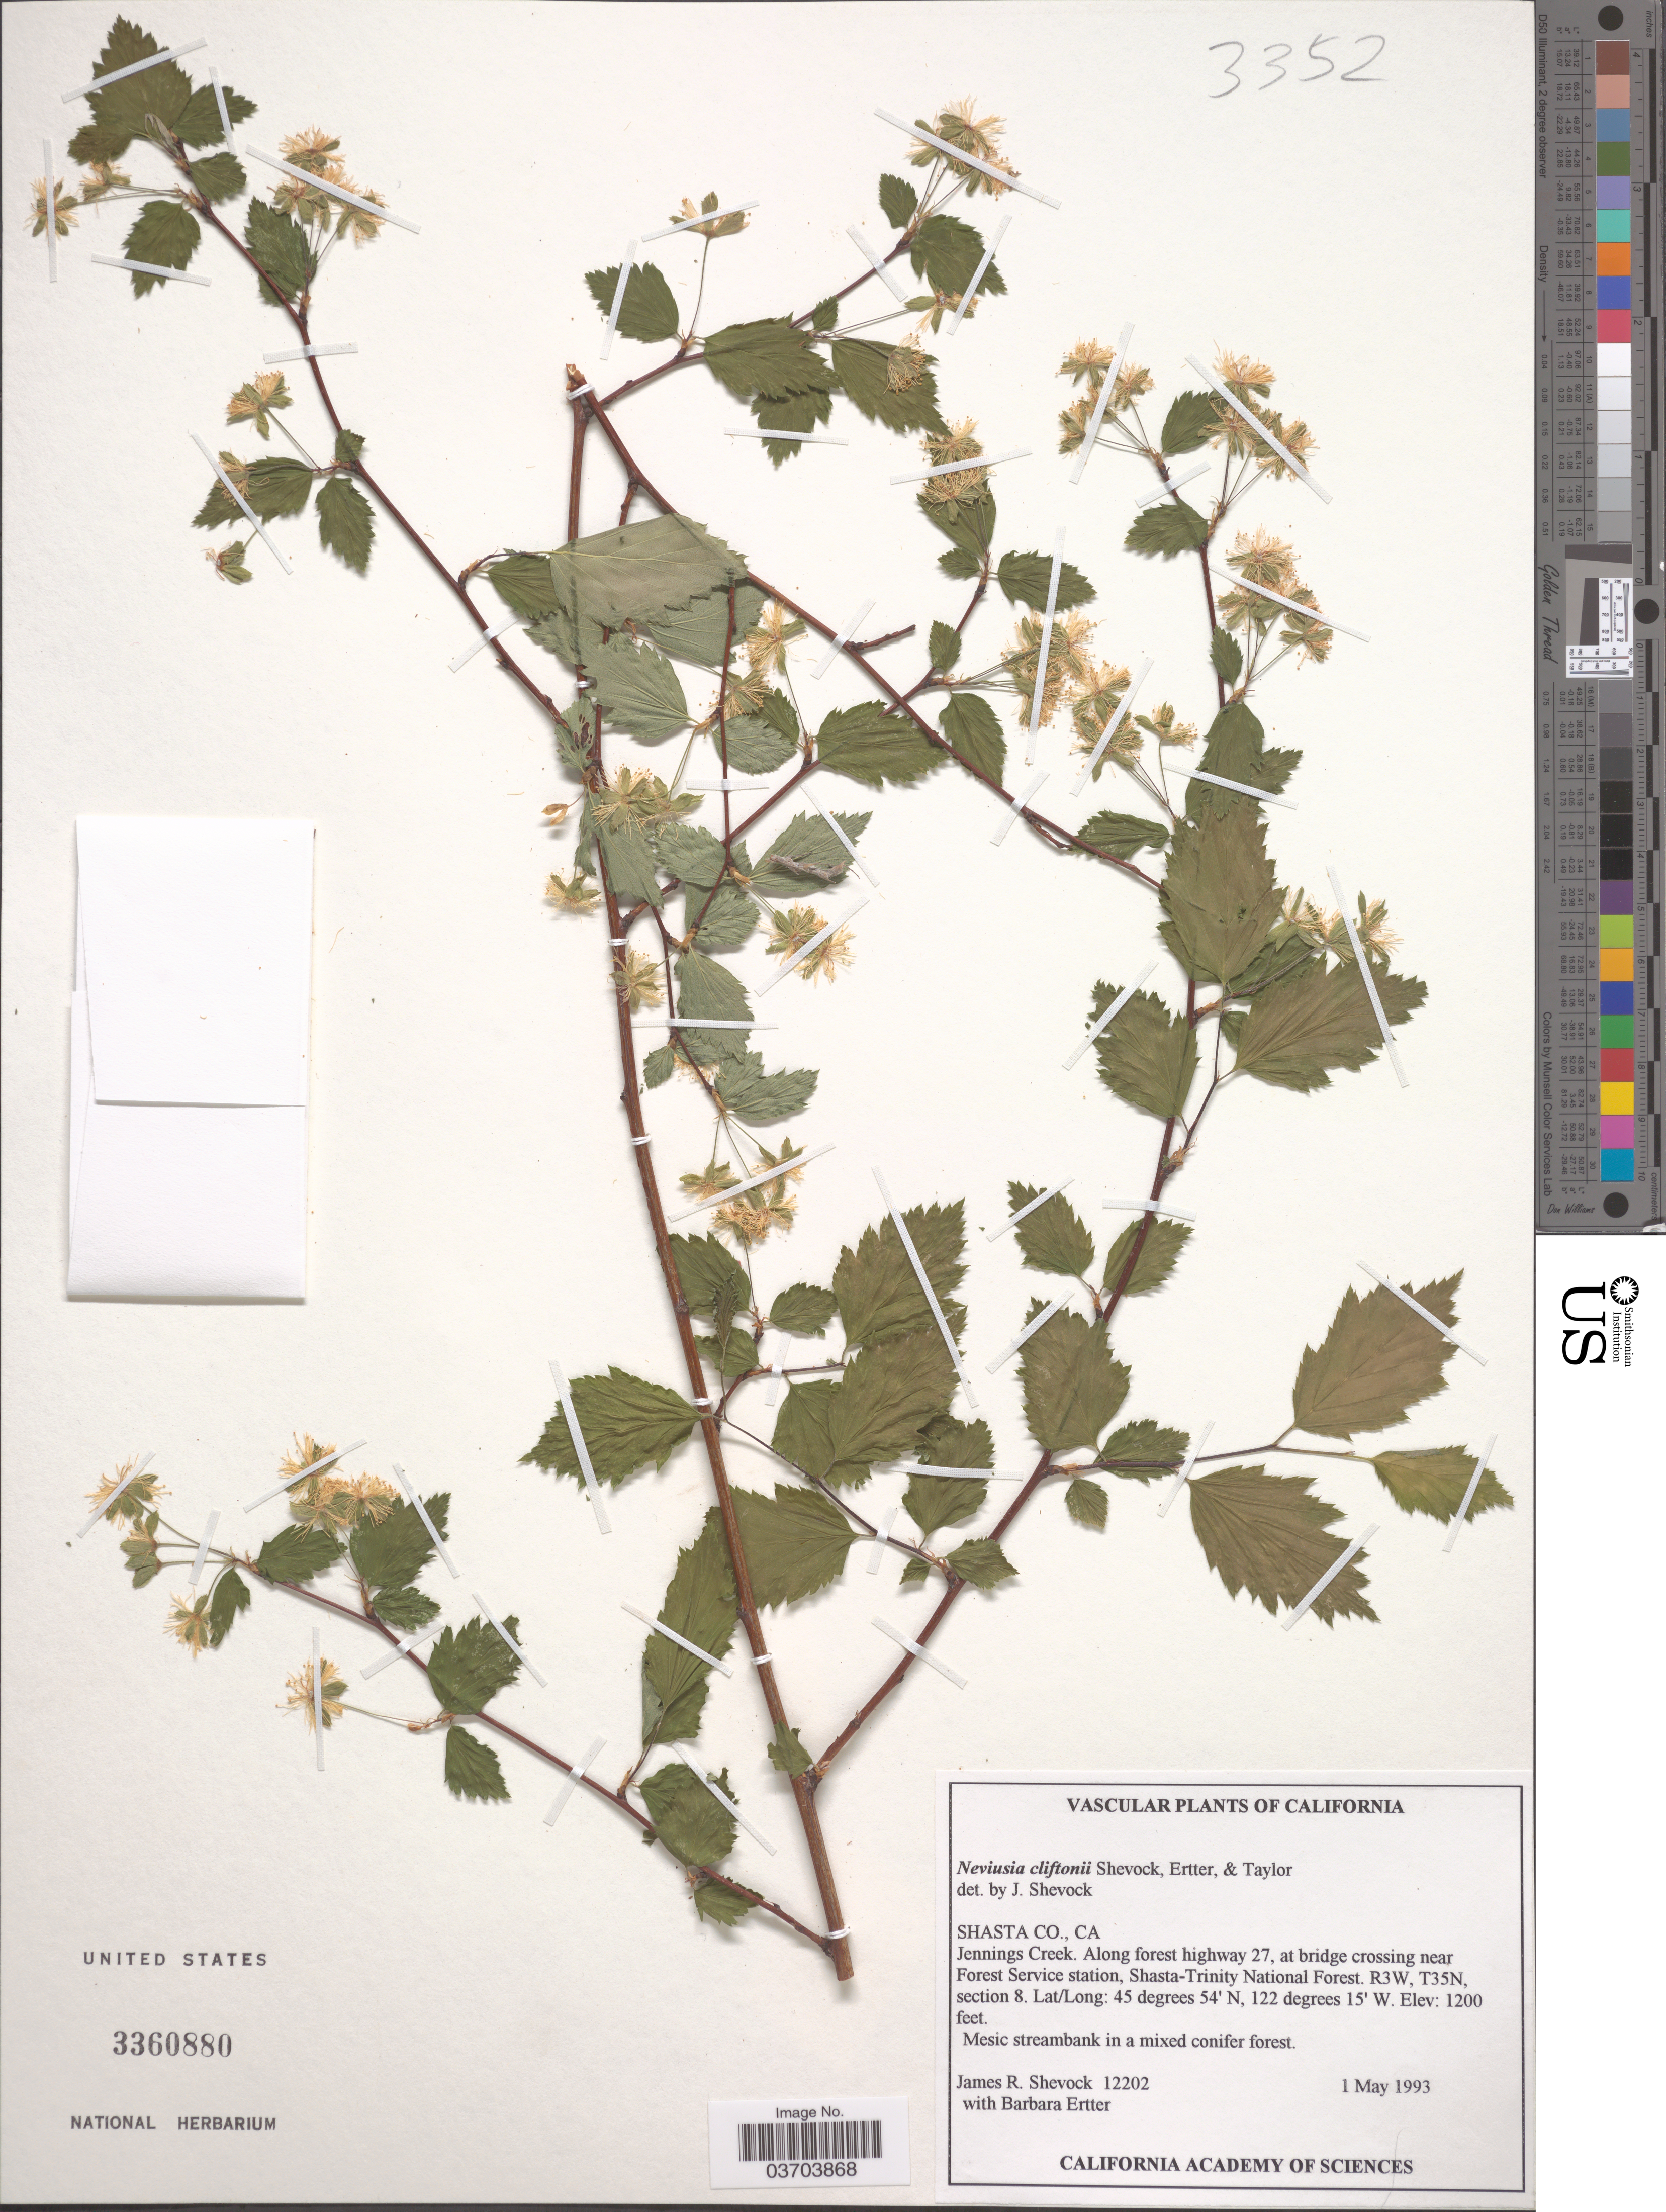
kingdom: Plantae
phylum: Tracheophyta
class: Magnoliopsida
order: Rosales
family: Rosaceae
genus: Neviusia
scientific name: Neviusia cliftonii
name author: Shevock et al.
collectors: J. R. Shevock & B. Ertter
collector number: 12202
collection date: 1993-05-01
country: United States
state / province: California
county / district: Shasta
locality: Shasta Co., Jennings Creek. Along forest highway 27, at bridge crossing near Forest Service station, Shasta-Trinity National Forest. R3W, T35N, section 8.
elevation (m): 366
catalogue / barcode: US 3360880